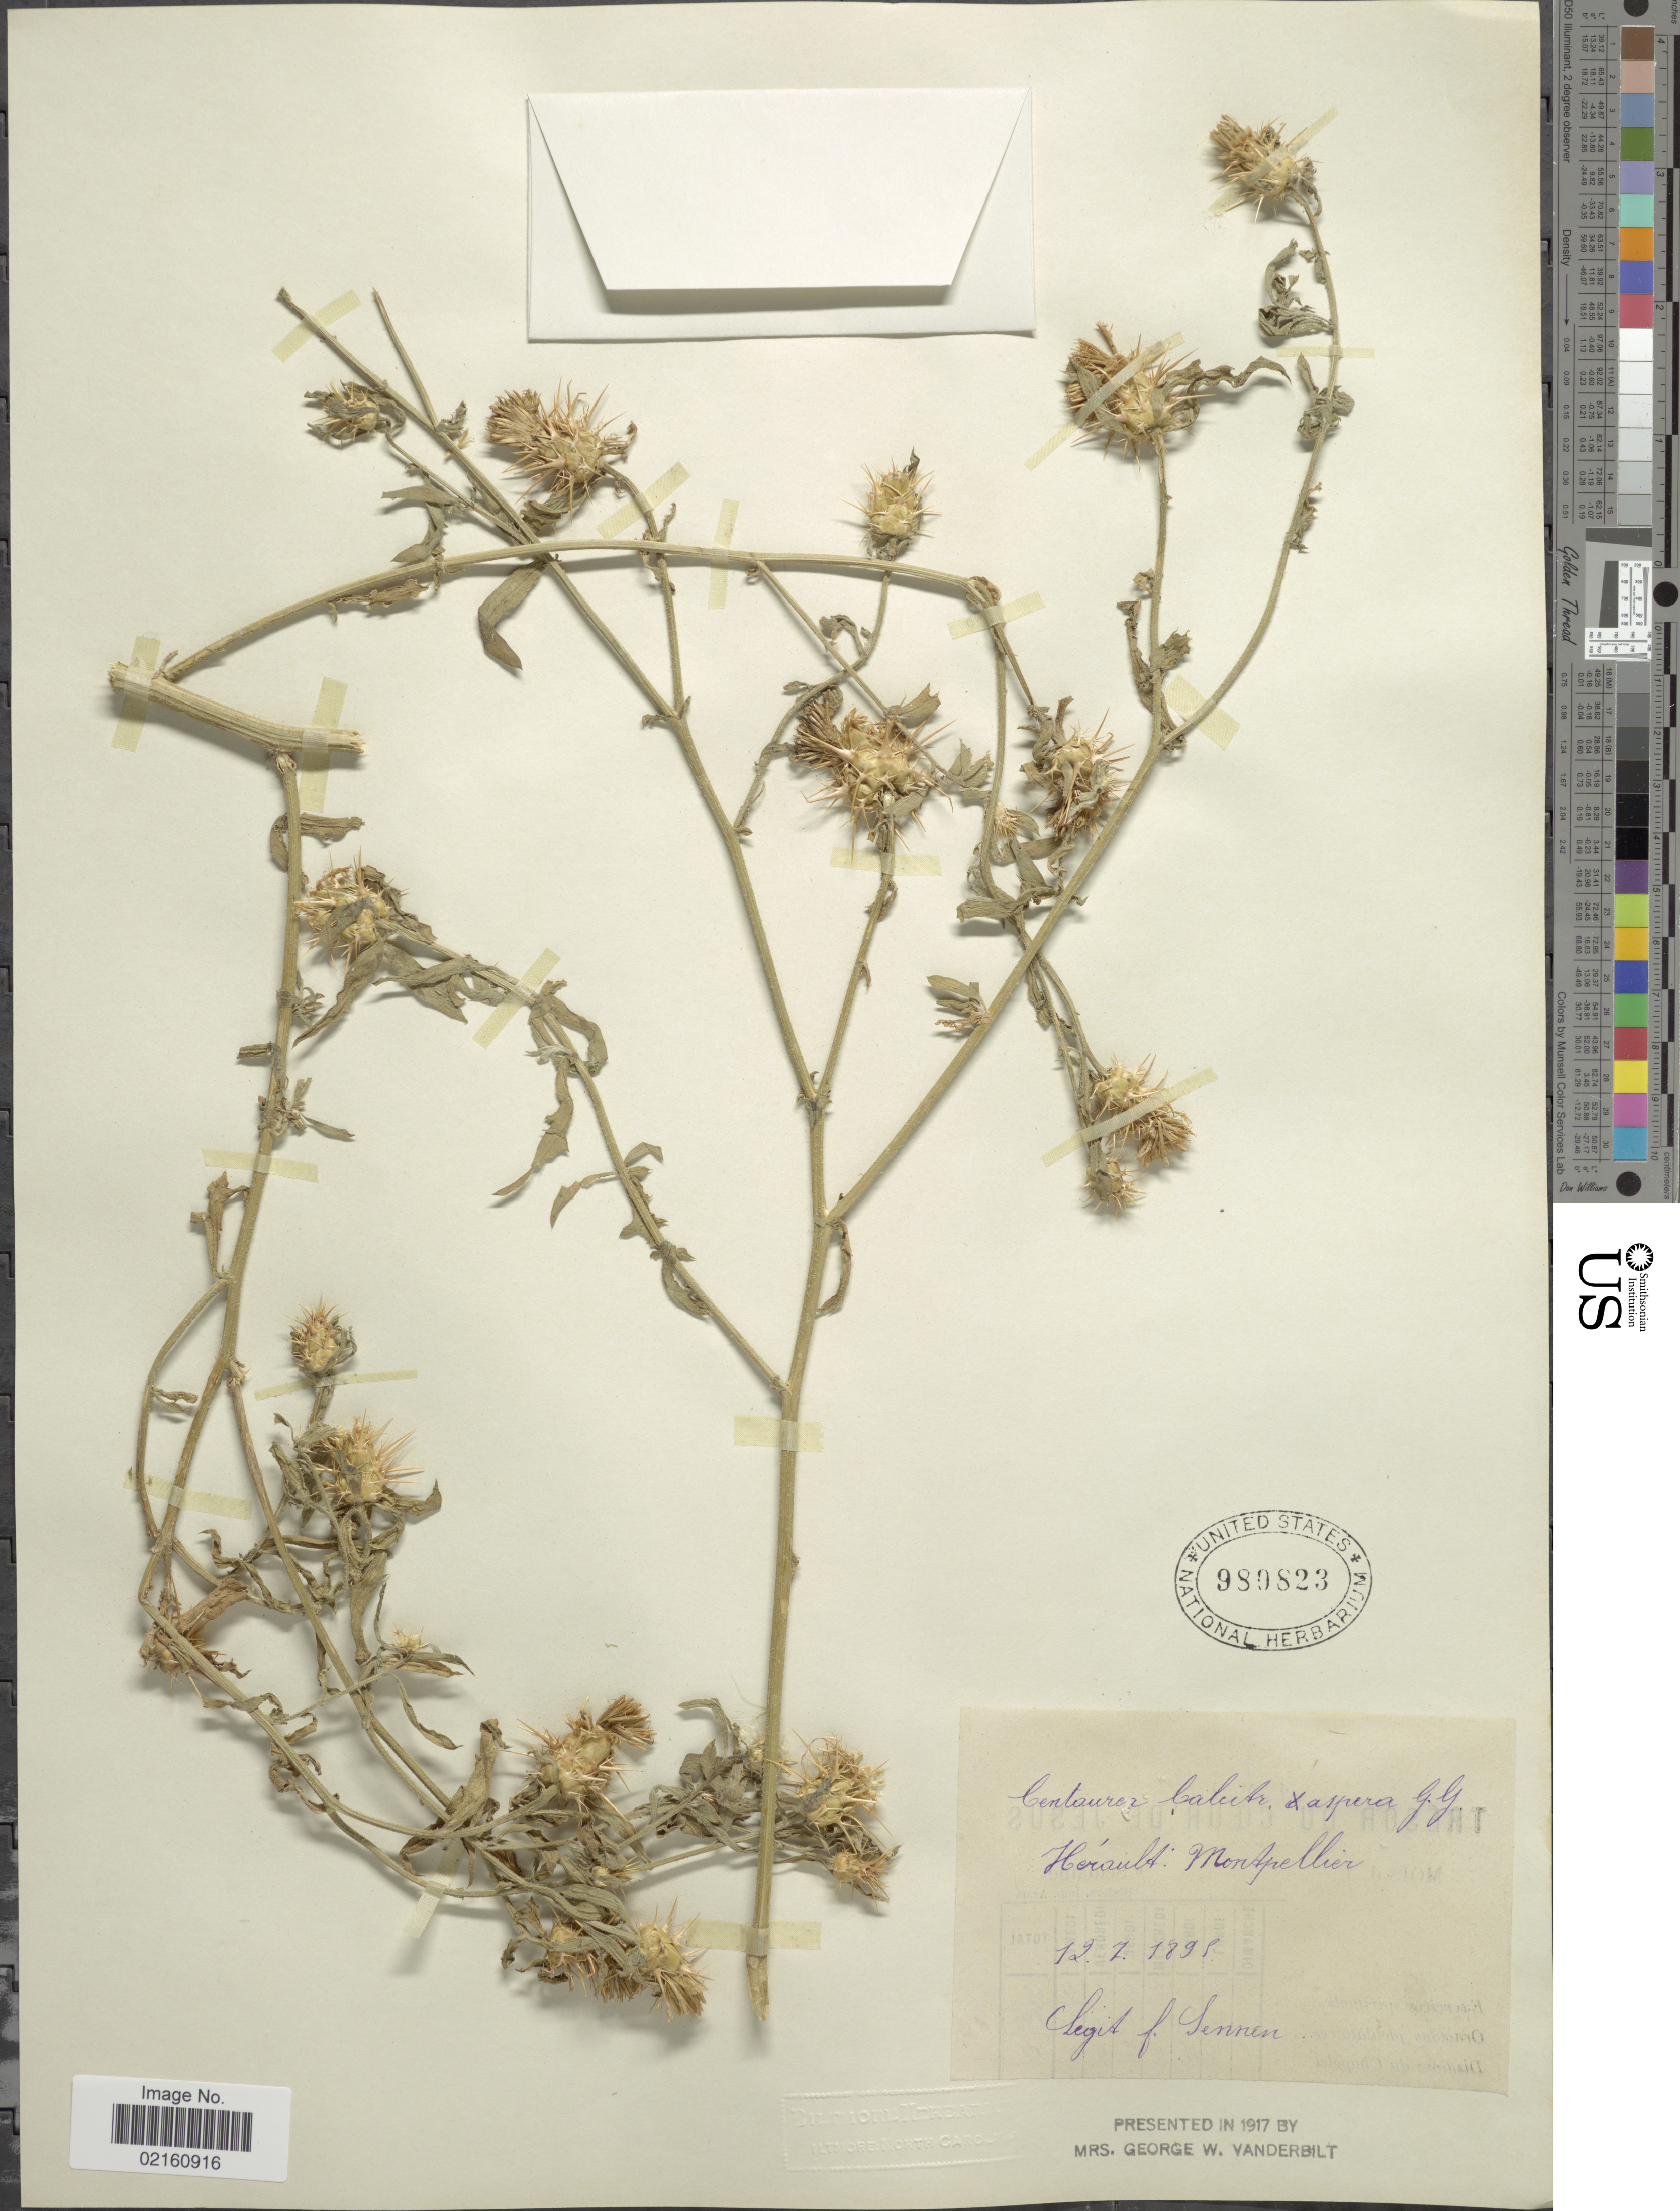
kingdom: Plantae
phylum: Tracheophyta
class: Magnoliopsida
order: Asterales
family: Asteraceae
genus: Centaurea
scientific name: Centaurea calcitrapa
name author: L.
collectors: E. Sennen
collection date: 1895-07-12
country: France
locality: Herault, Montpellier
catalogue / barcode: US 980823